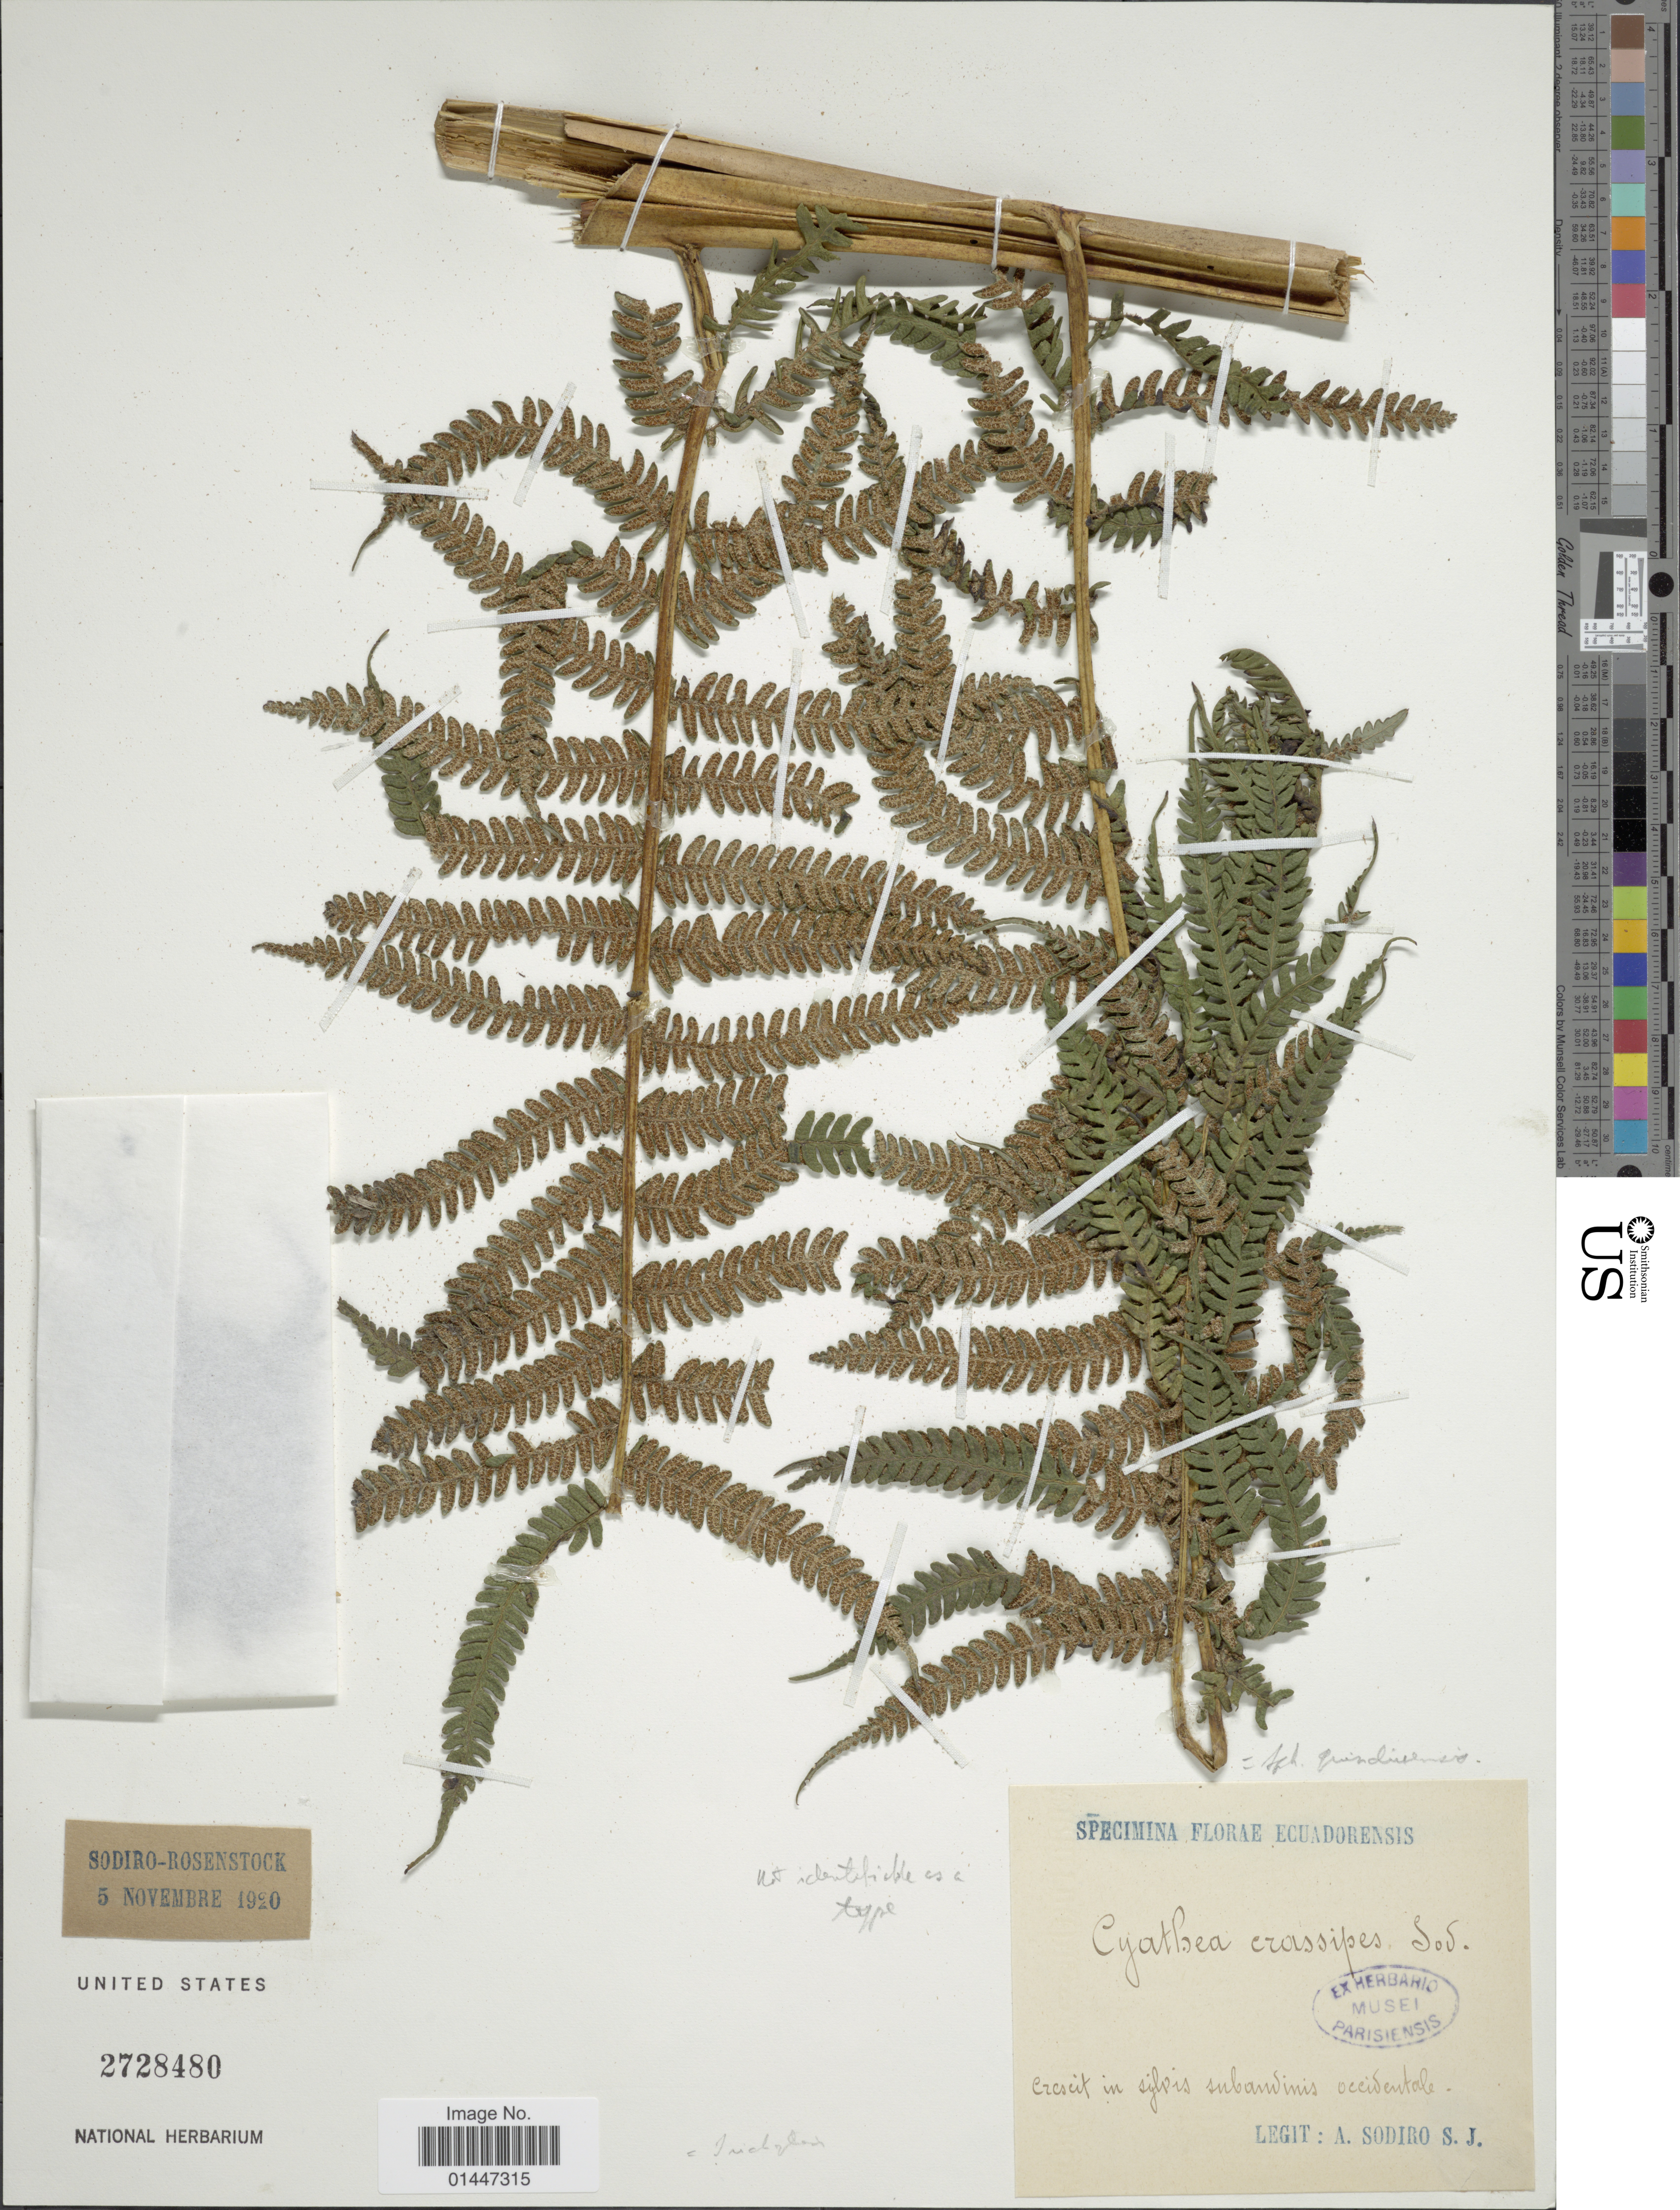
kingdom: Plantae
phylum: Tracheophyta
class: Polypodiopsida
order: Cyatheales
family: Cyatheaceae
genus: Sphaeropteris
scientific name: Sphaeropteris quindiuensis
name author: (H. Karst.) R.M. Tryon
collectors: L. Sodiro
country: Ecuador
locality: Ecuadorensis. Crescit in sylvis subandinis occidentale.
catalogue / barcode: US 2728480